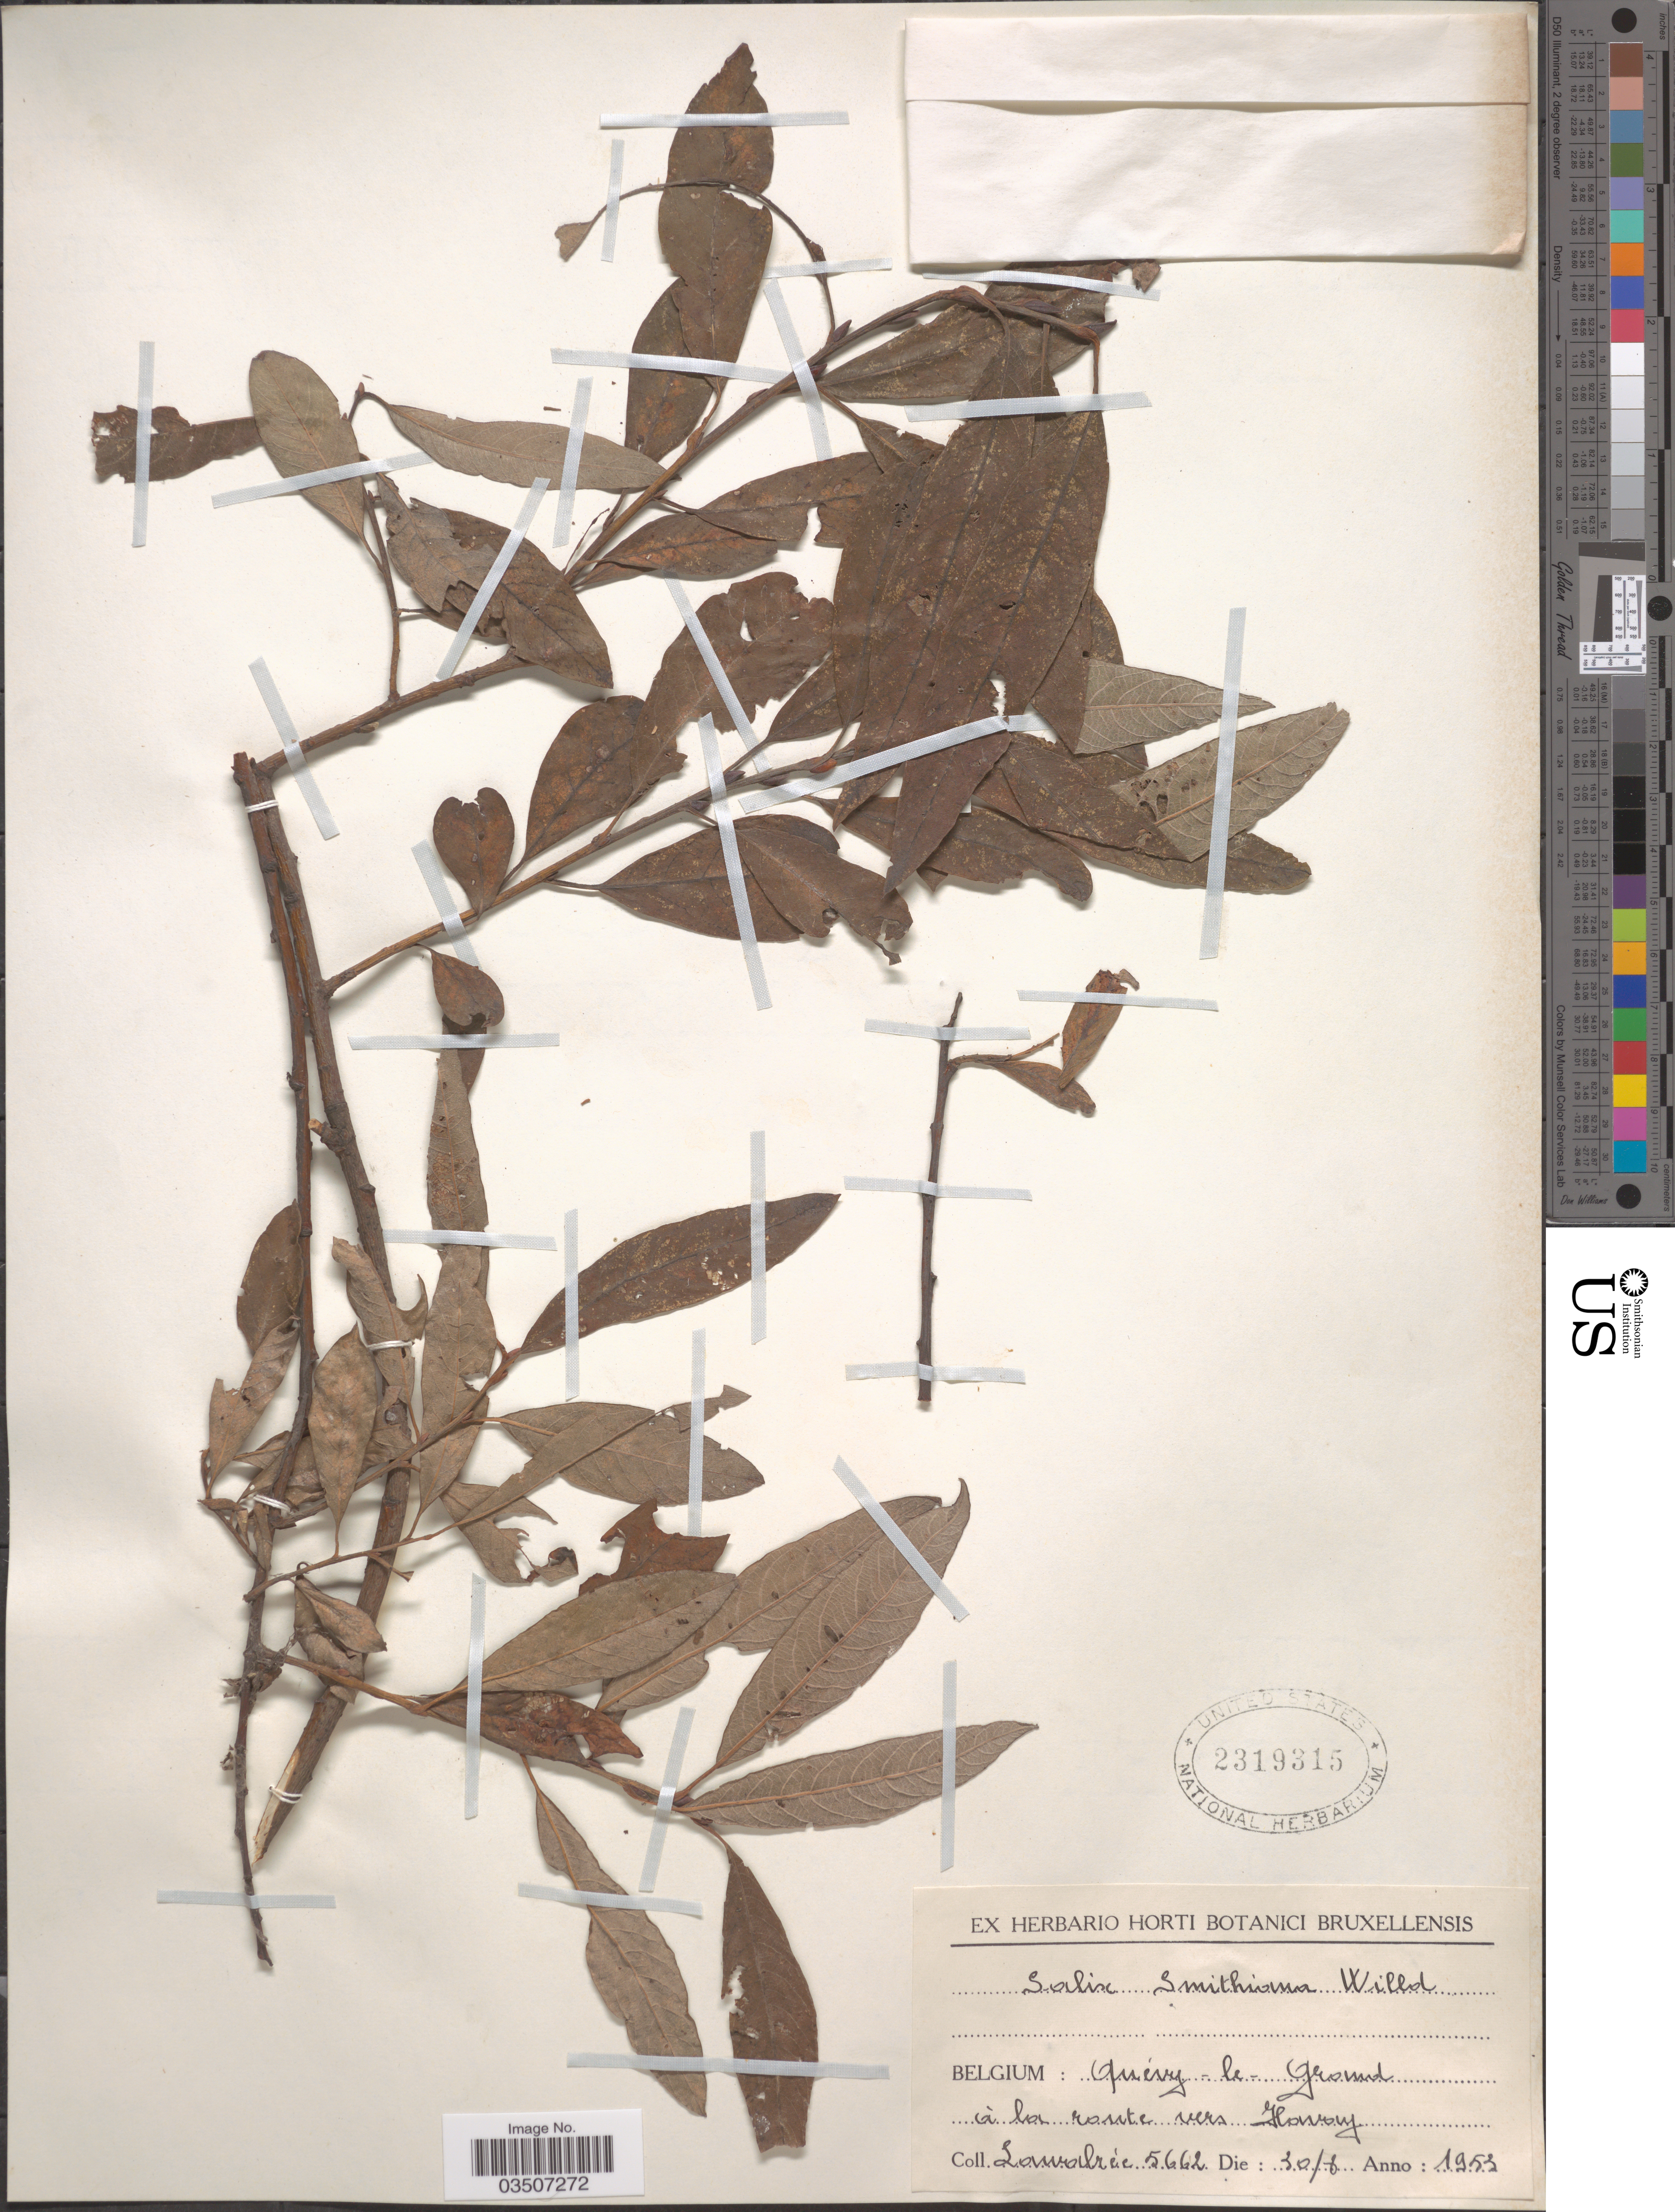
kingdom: Plantae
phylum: Tracheophyta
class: Magnoliopsida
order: Malpighiales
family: Salicaceae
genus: Salix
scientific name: Salix smithiana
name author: Willd.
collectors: A. G. Lawalrée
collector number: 5662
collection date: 1953-08-30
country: Belgium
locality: Quévy - le - Grand à la route vers Havay.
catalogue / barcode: US 2319315